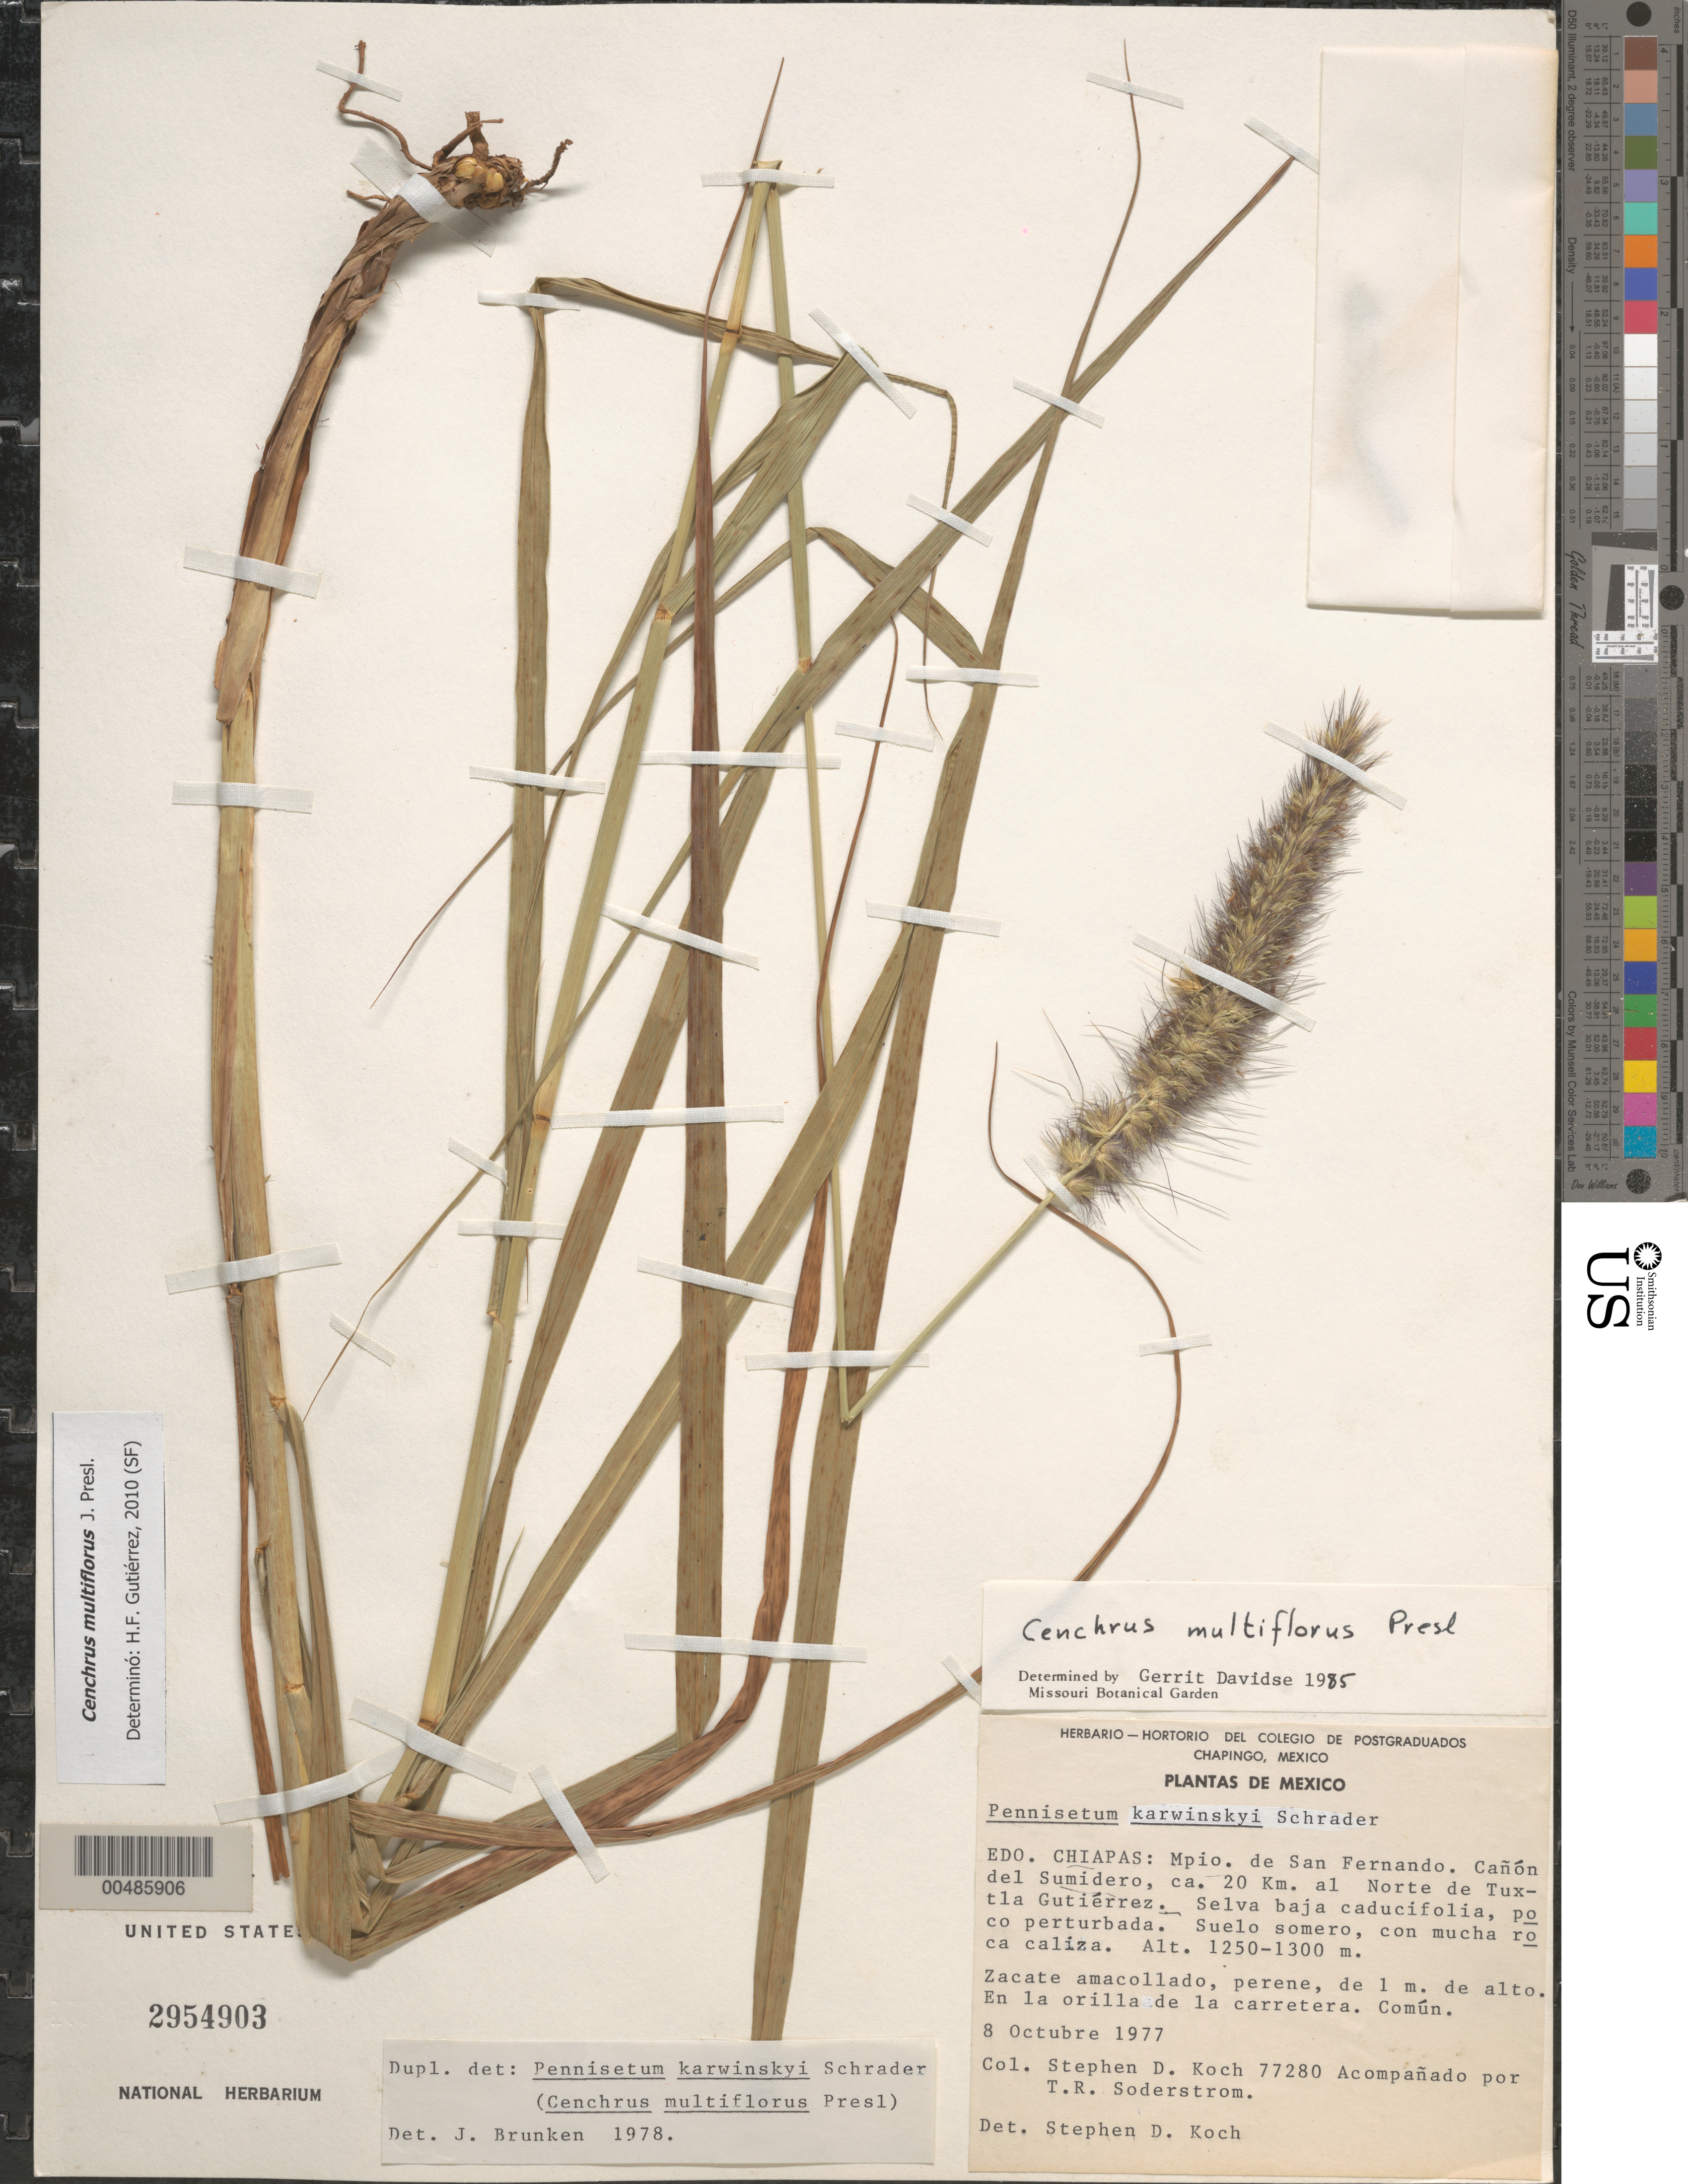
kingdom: Plantae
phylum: Tracheophyta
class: Liliopsida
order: Poales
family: Poaceae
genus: Cenchrus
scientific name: Cenchrus multiflorus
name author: C. Presl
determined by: Gutiérrez, H. F.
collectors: S. D. Koch & T. R. Soderstrom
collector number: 77280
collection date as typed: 8 Oct 1977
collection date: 1977-10-08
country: Mexico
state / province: Chiapas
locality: Mpio. de San Fernando, Cañón del Sumidero, ca. 20 km al Norte de Tuxtla Gutiérrez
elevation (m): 1250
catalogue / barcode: US 2954903